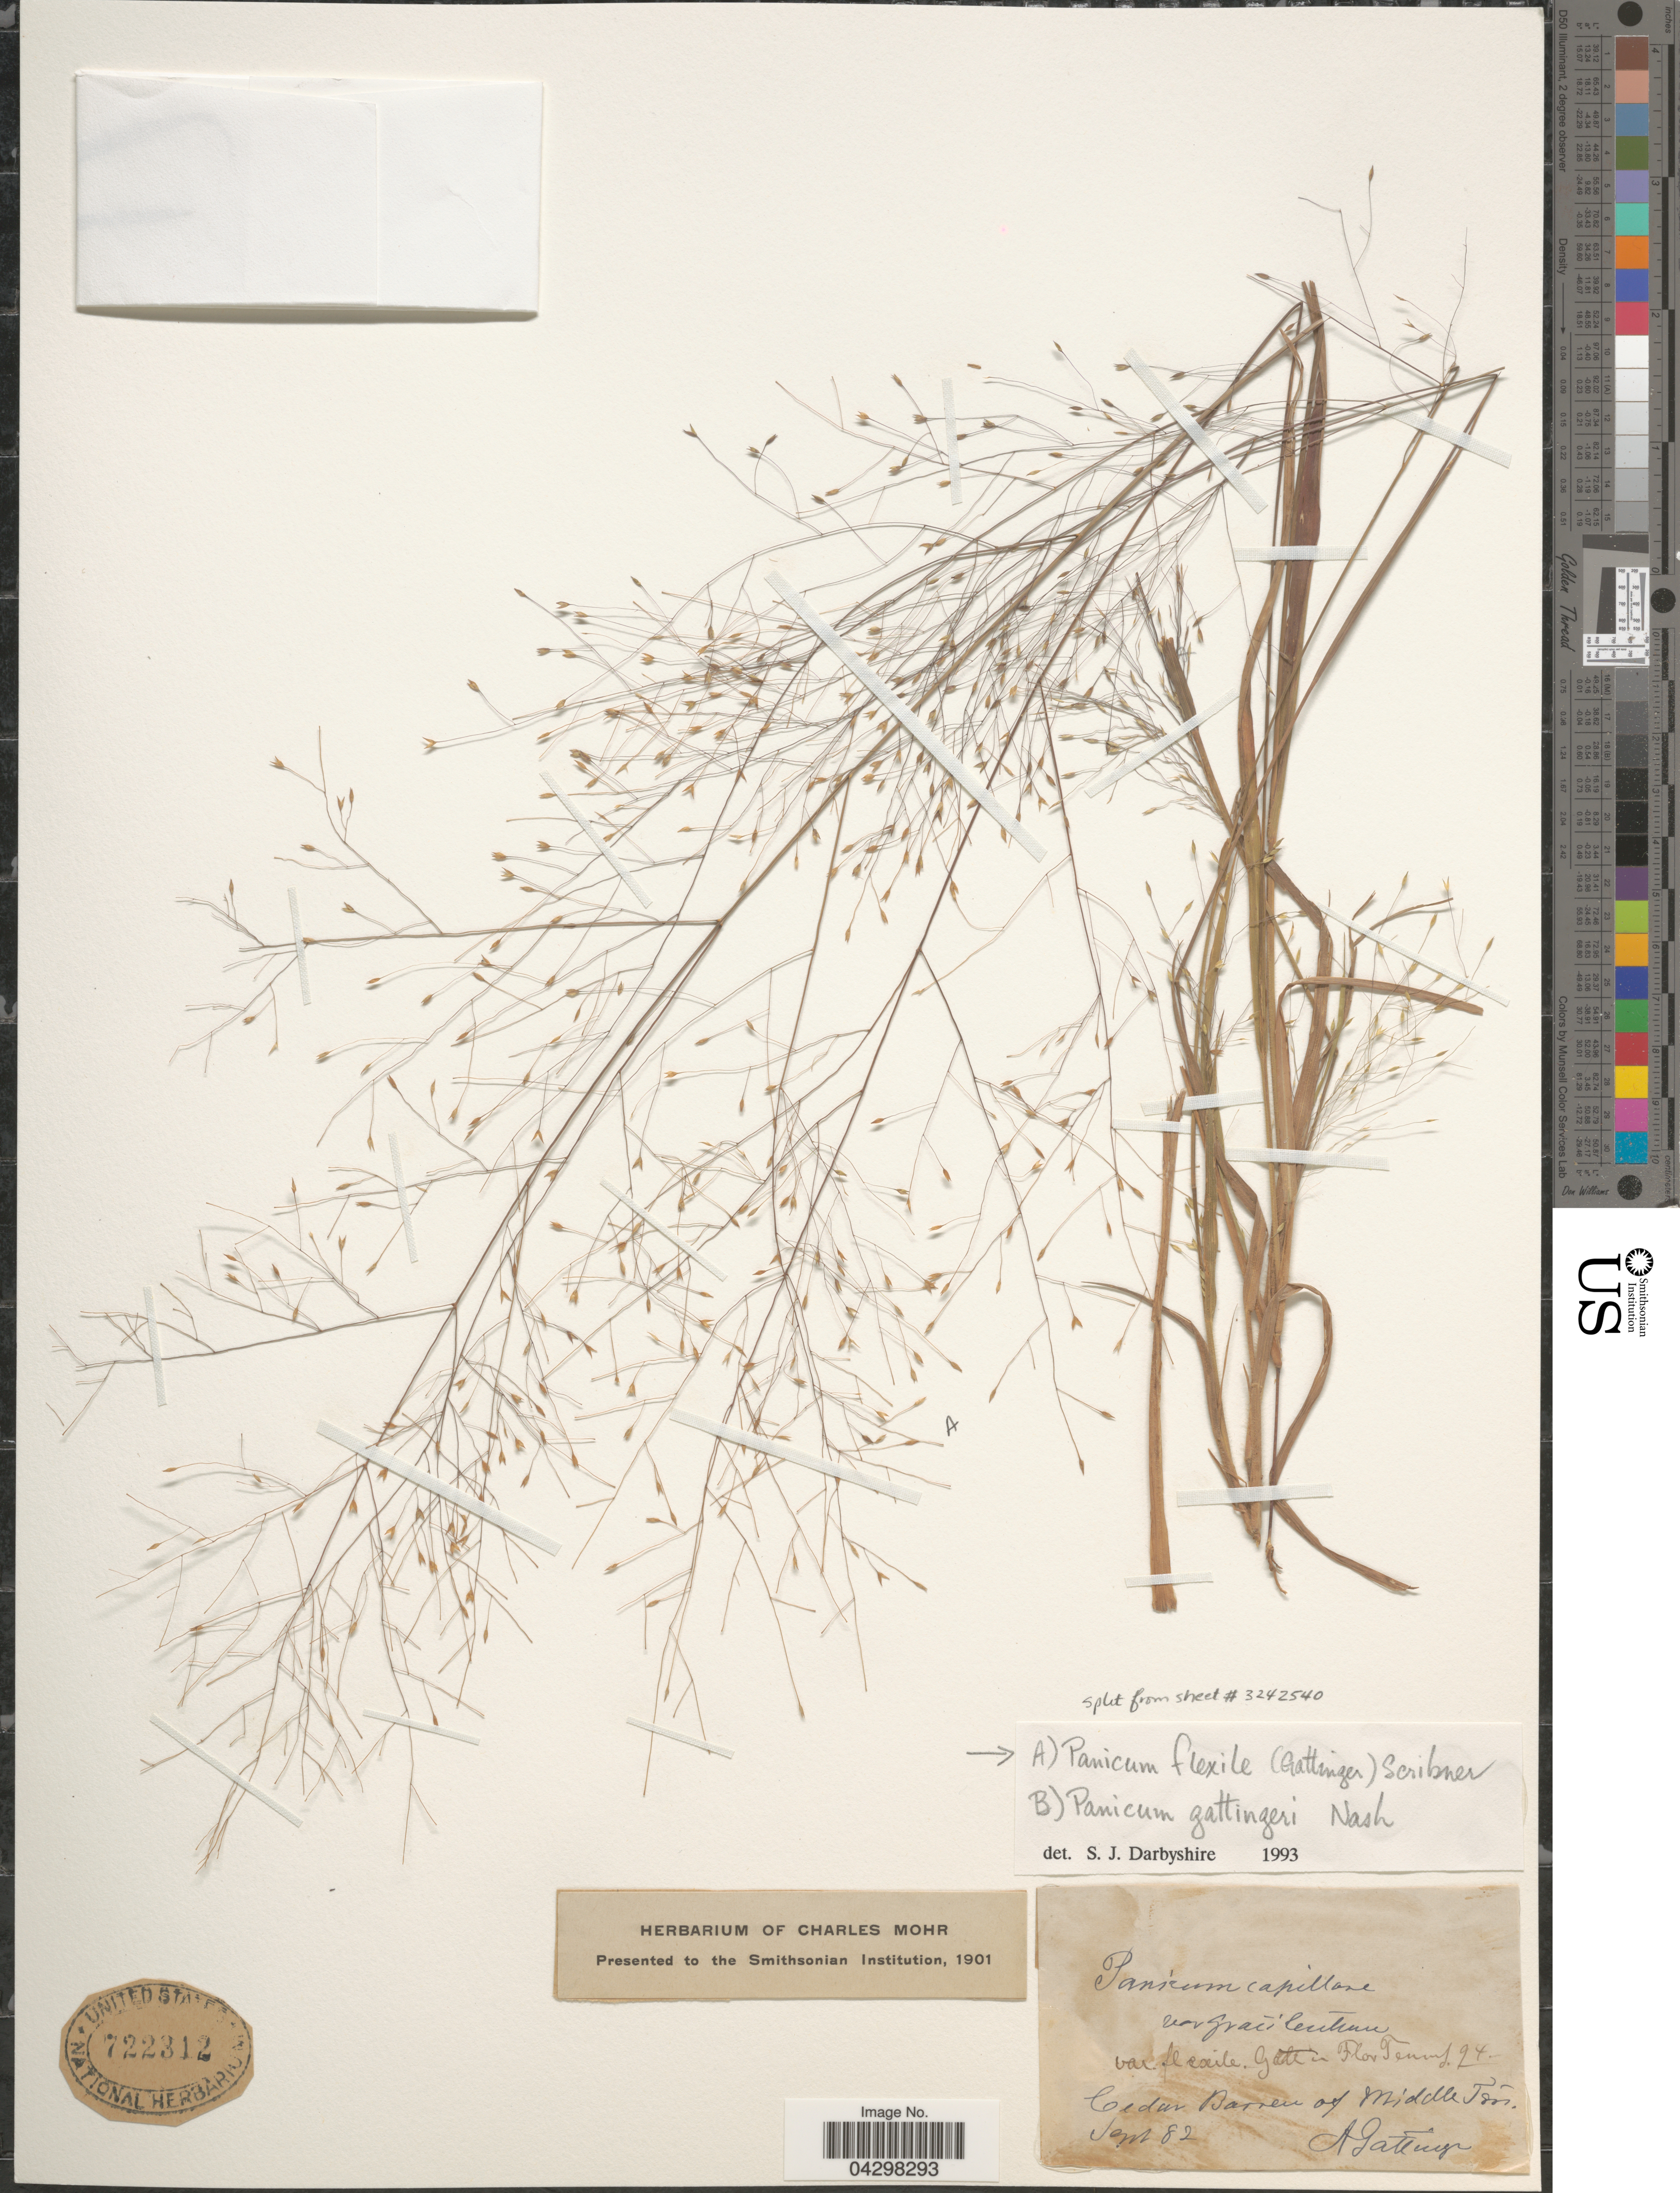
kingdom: Plantae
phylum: Tracheophyta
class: Liliopsida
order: Poales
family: Poaceae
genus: Panicum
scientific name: Panicum flexile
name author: (Gatt.) Scribn.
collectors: A. Gattinger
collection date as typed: Transcribed d/m/y: /1/82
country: United States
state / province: Tennessee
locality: Cedar Barren of Middleton.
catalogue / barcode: US 722312